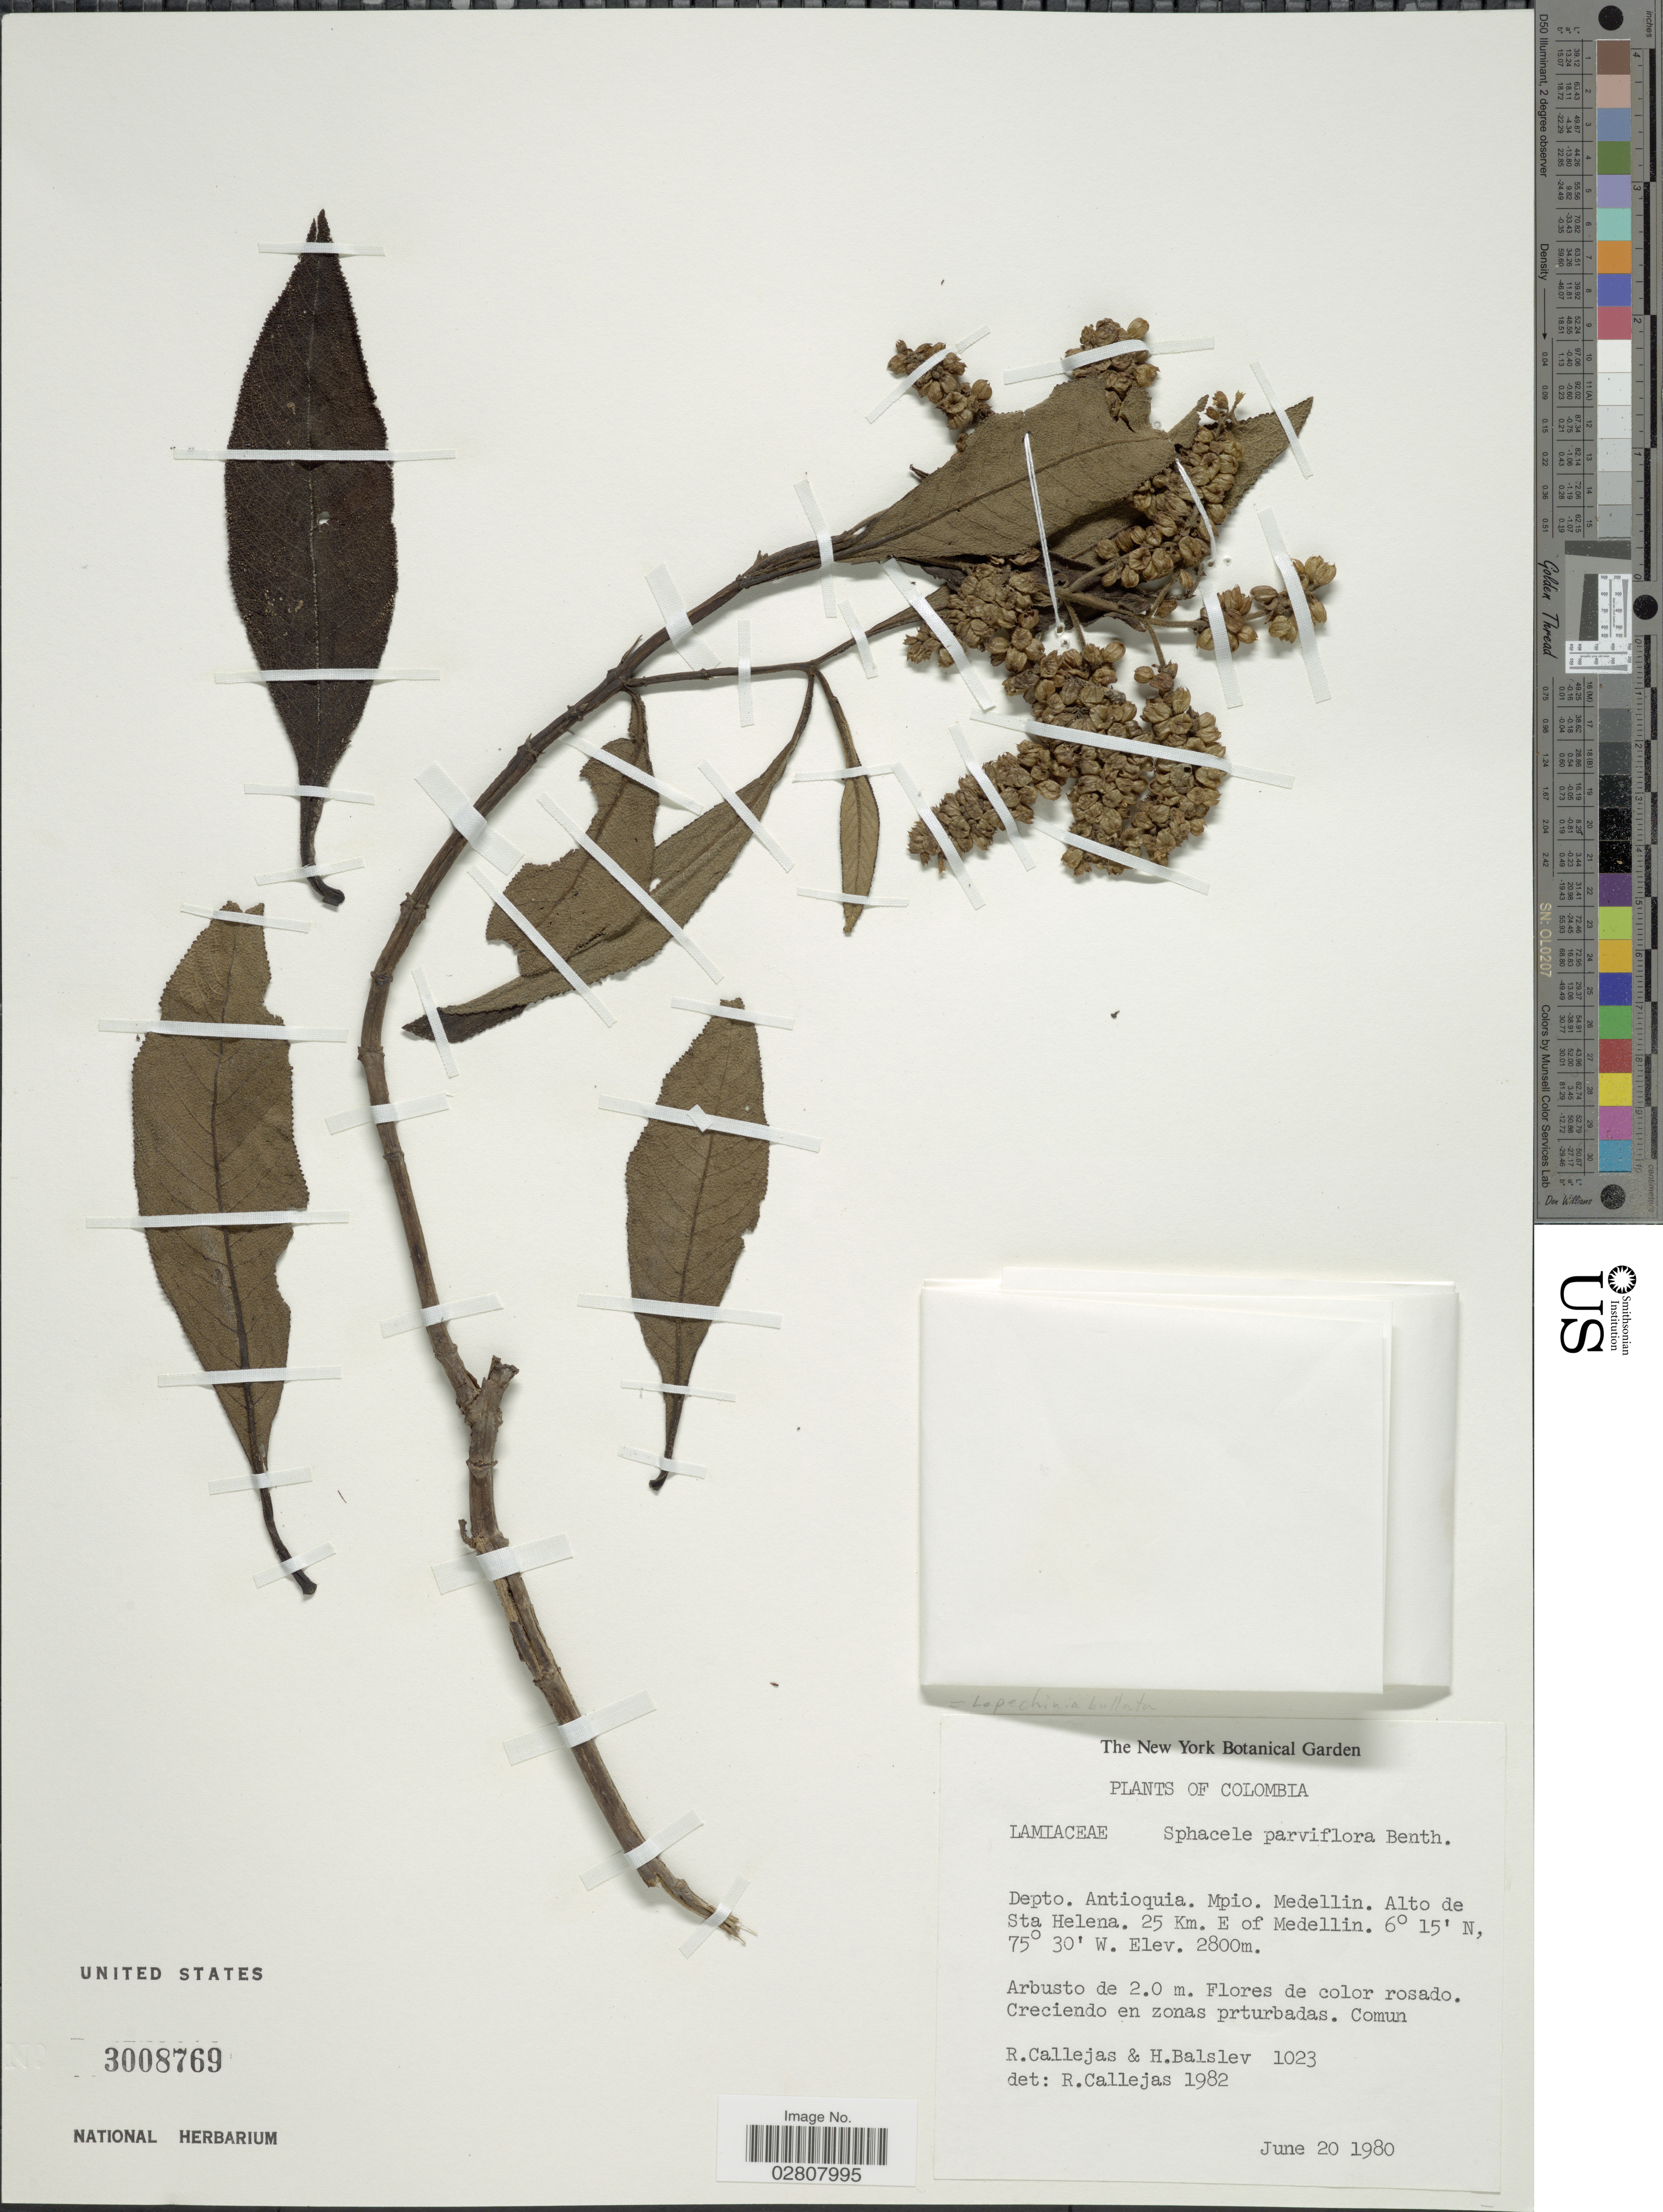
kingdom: Plantae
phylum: Tracheophyta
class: Magnoliopsida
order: Lamiales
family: Lamiaceae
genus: Lepechinia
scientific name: Lepechinia bullata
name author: (Kunth) Epling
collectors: R. Callejas & H. Balslev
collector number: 1023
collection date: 1980-06-20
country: Colombia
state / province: Antioquia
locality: Mpio. Depto. Antioquia, Medellin. Alto de Sta Helena. 25 Km. E of Medellin.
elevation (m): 2800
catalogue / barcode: US 3008769